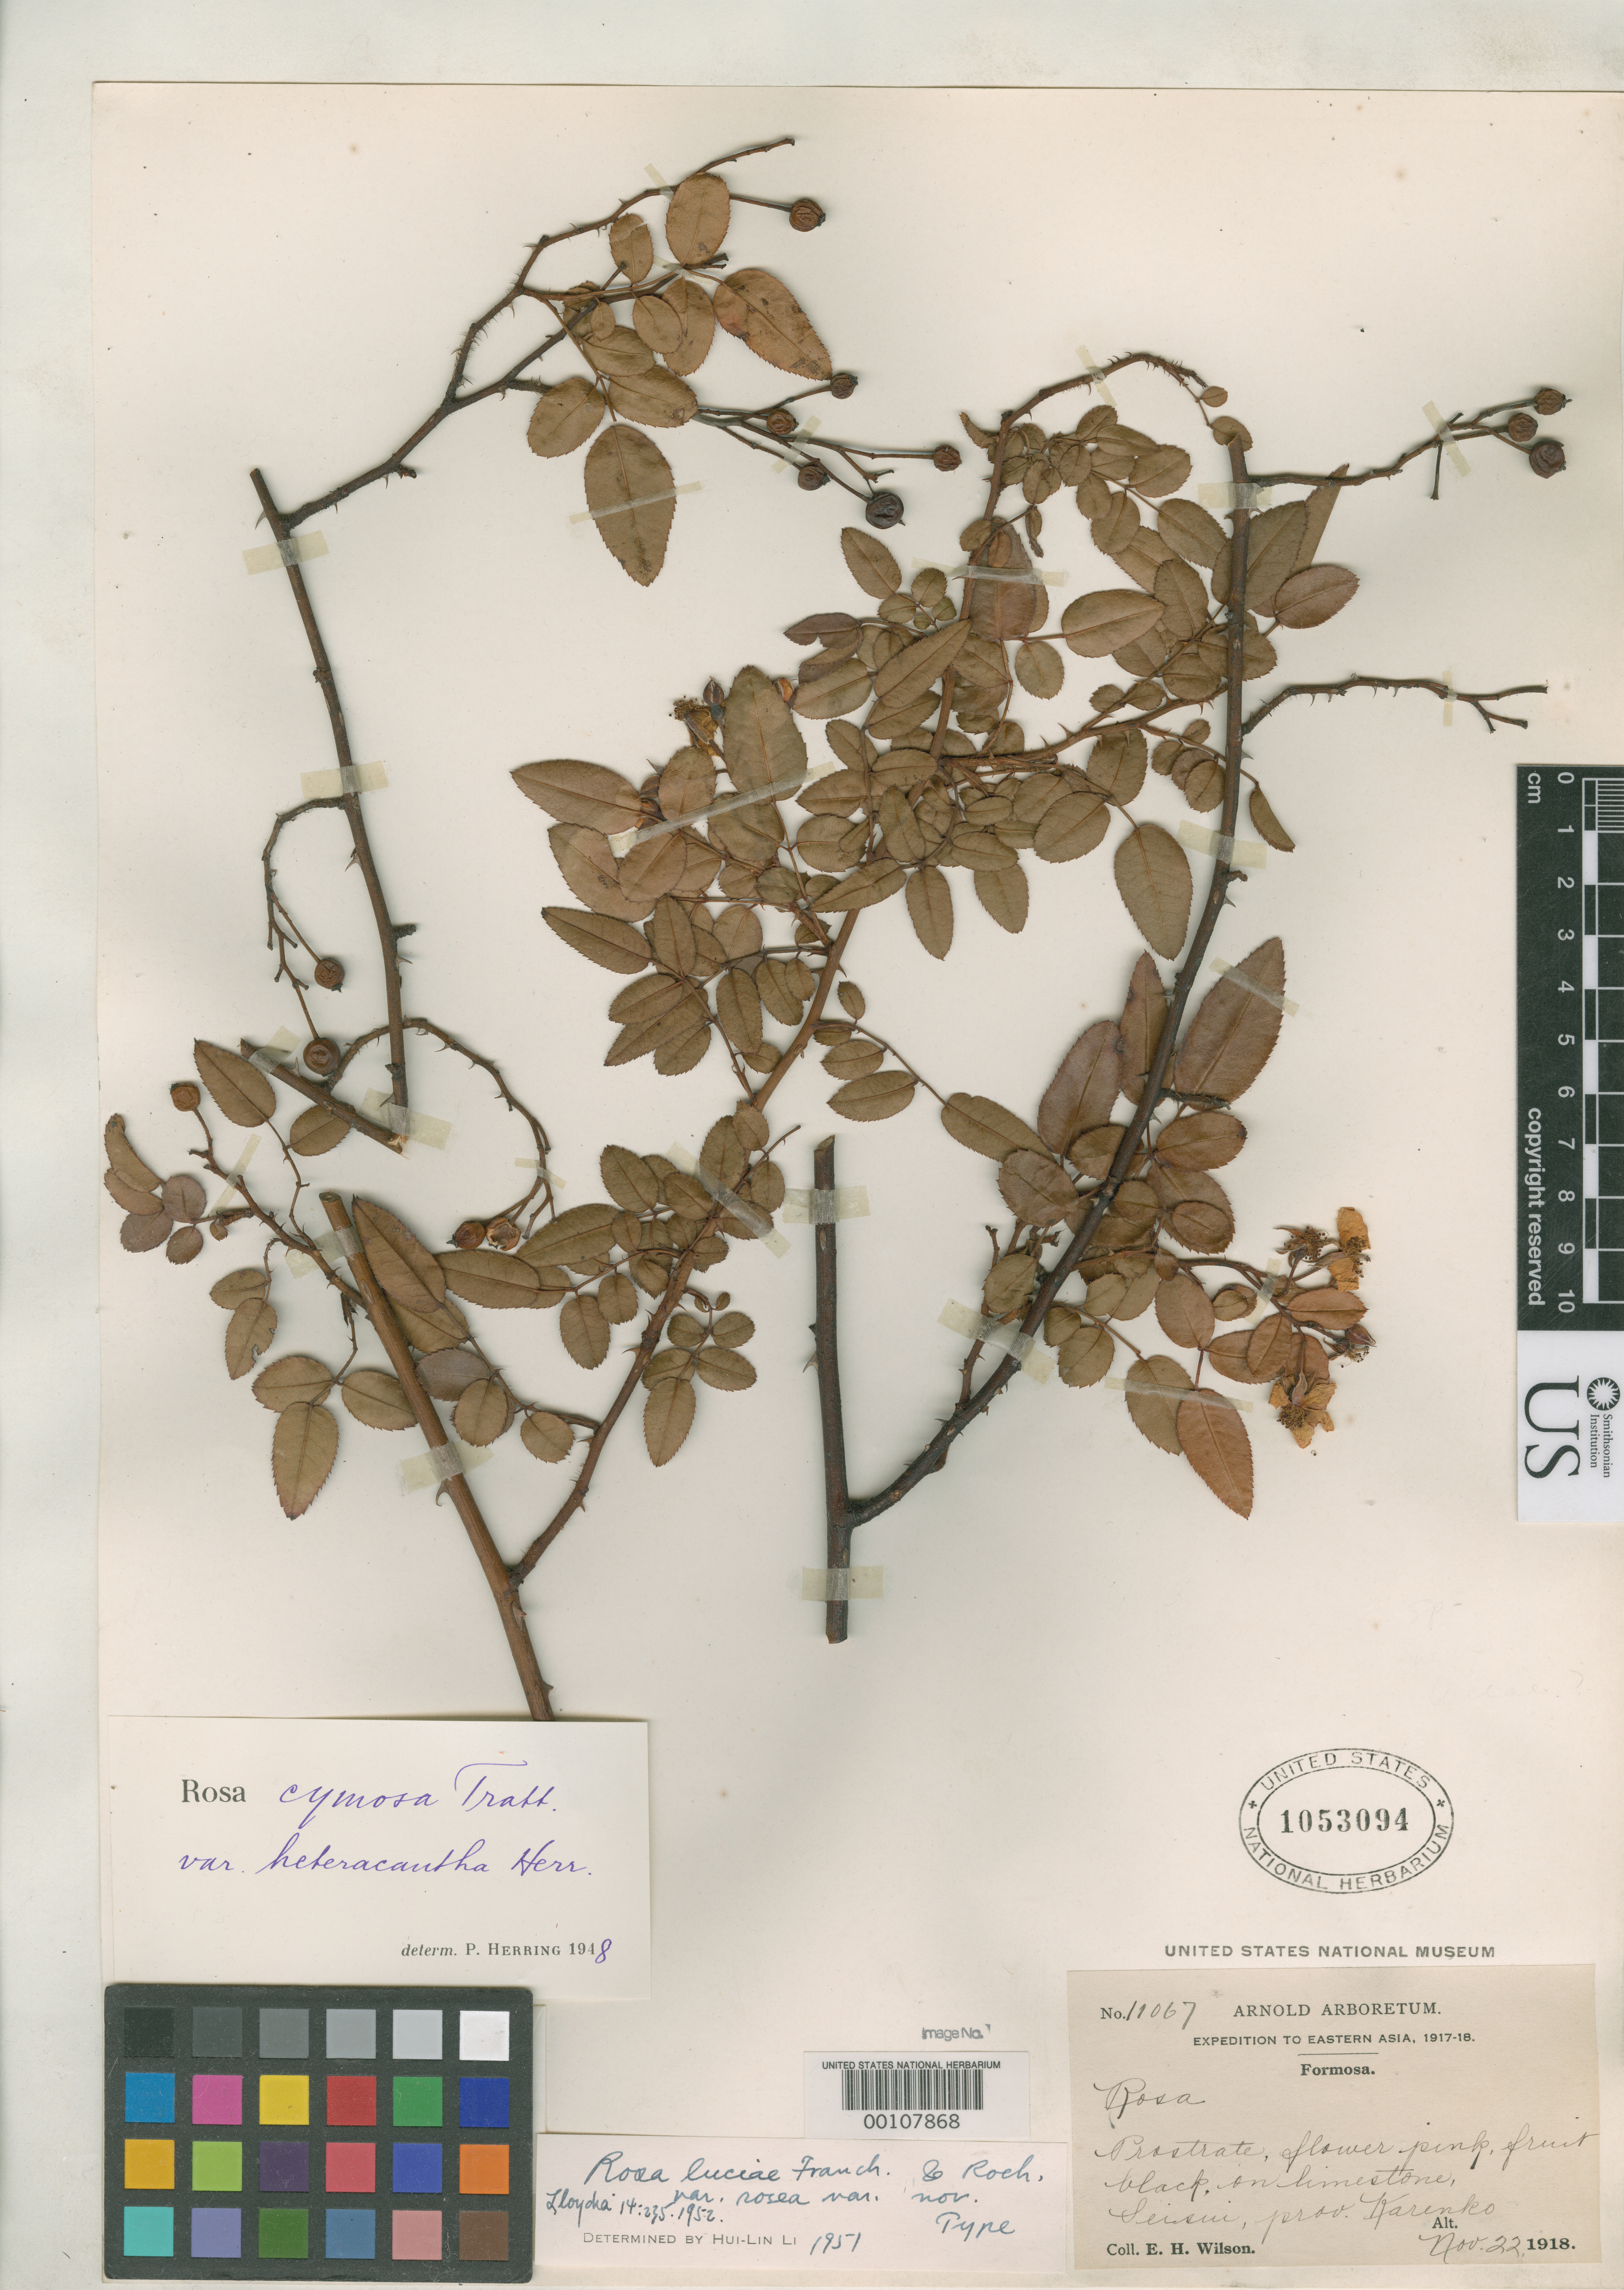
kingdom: Plantae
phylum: Tracheophyta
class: Magnoliopsida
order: Rosales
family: Rosaceae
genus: Rosa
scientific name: Rosa lucieae var. rosea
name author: H.L. Li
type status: Holotype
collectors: E. H. Wilson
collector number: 11067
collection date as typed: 22 Nov 1918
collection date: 1918-11-22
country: Taiwan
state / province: Kwarenko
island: Taiwan [Formosa]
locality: Seisui.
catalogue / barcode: US 1053094